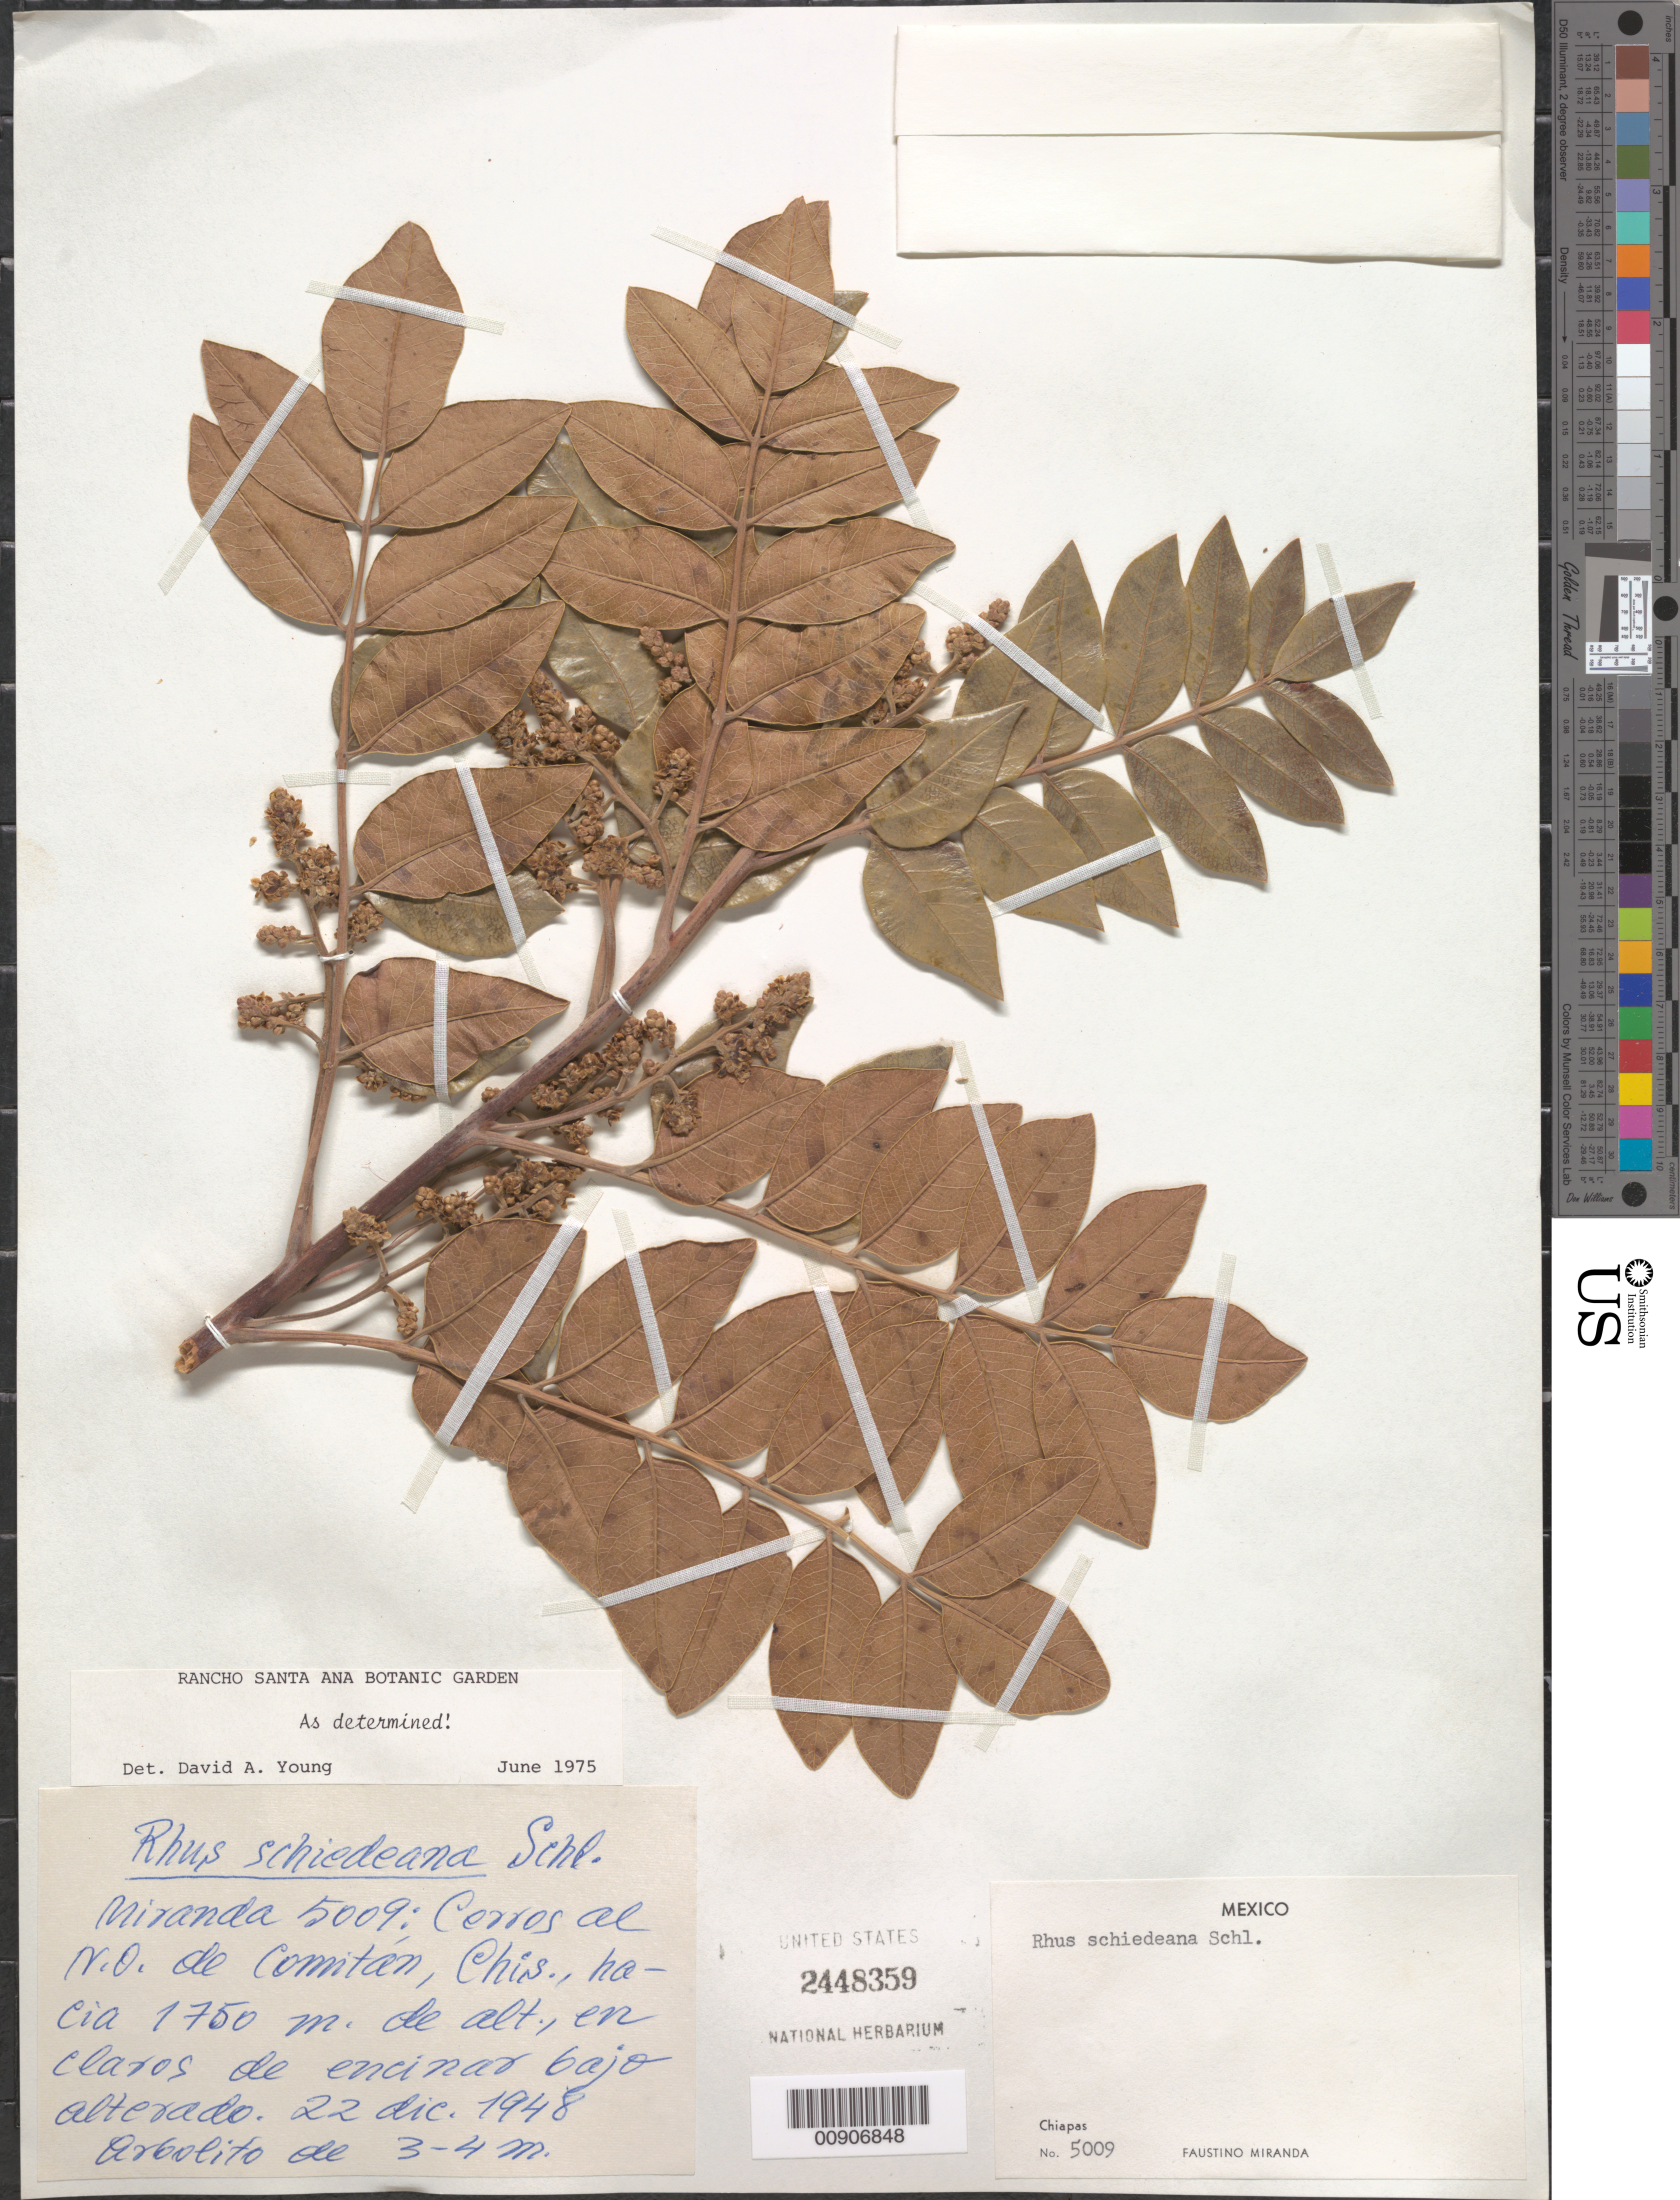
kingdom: Plantae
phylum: Tracheophyta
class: Magnoliopsida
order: Sapindales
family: Anacardiaceae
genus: Rhus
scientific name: Rhus schiedeana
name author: Schltdl.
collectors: Miranda G., F.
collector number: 5009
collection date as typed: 22 Dec 1948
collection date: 1948-12-22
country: Mexico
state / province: Chiapas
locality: Cerros al NO de Comitán, Chiapas.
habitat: En claros de encinar bajo alterado.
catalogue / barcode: US 2448359